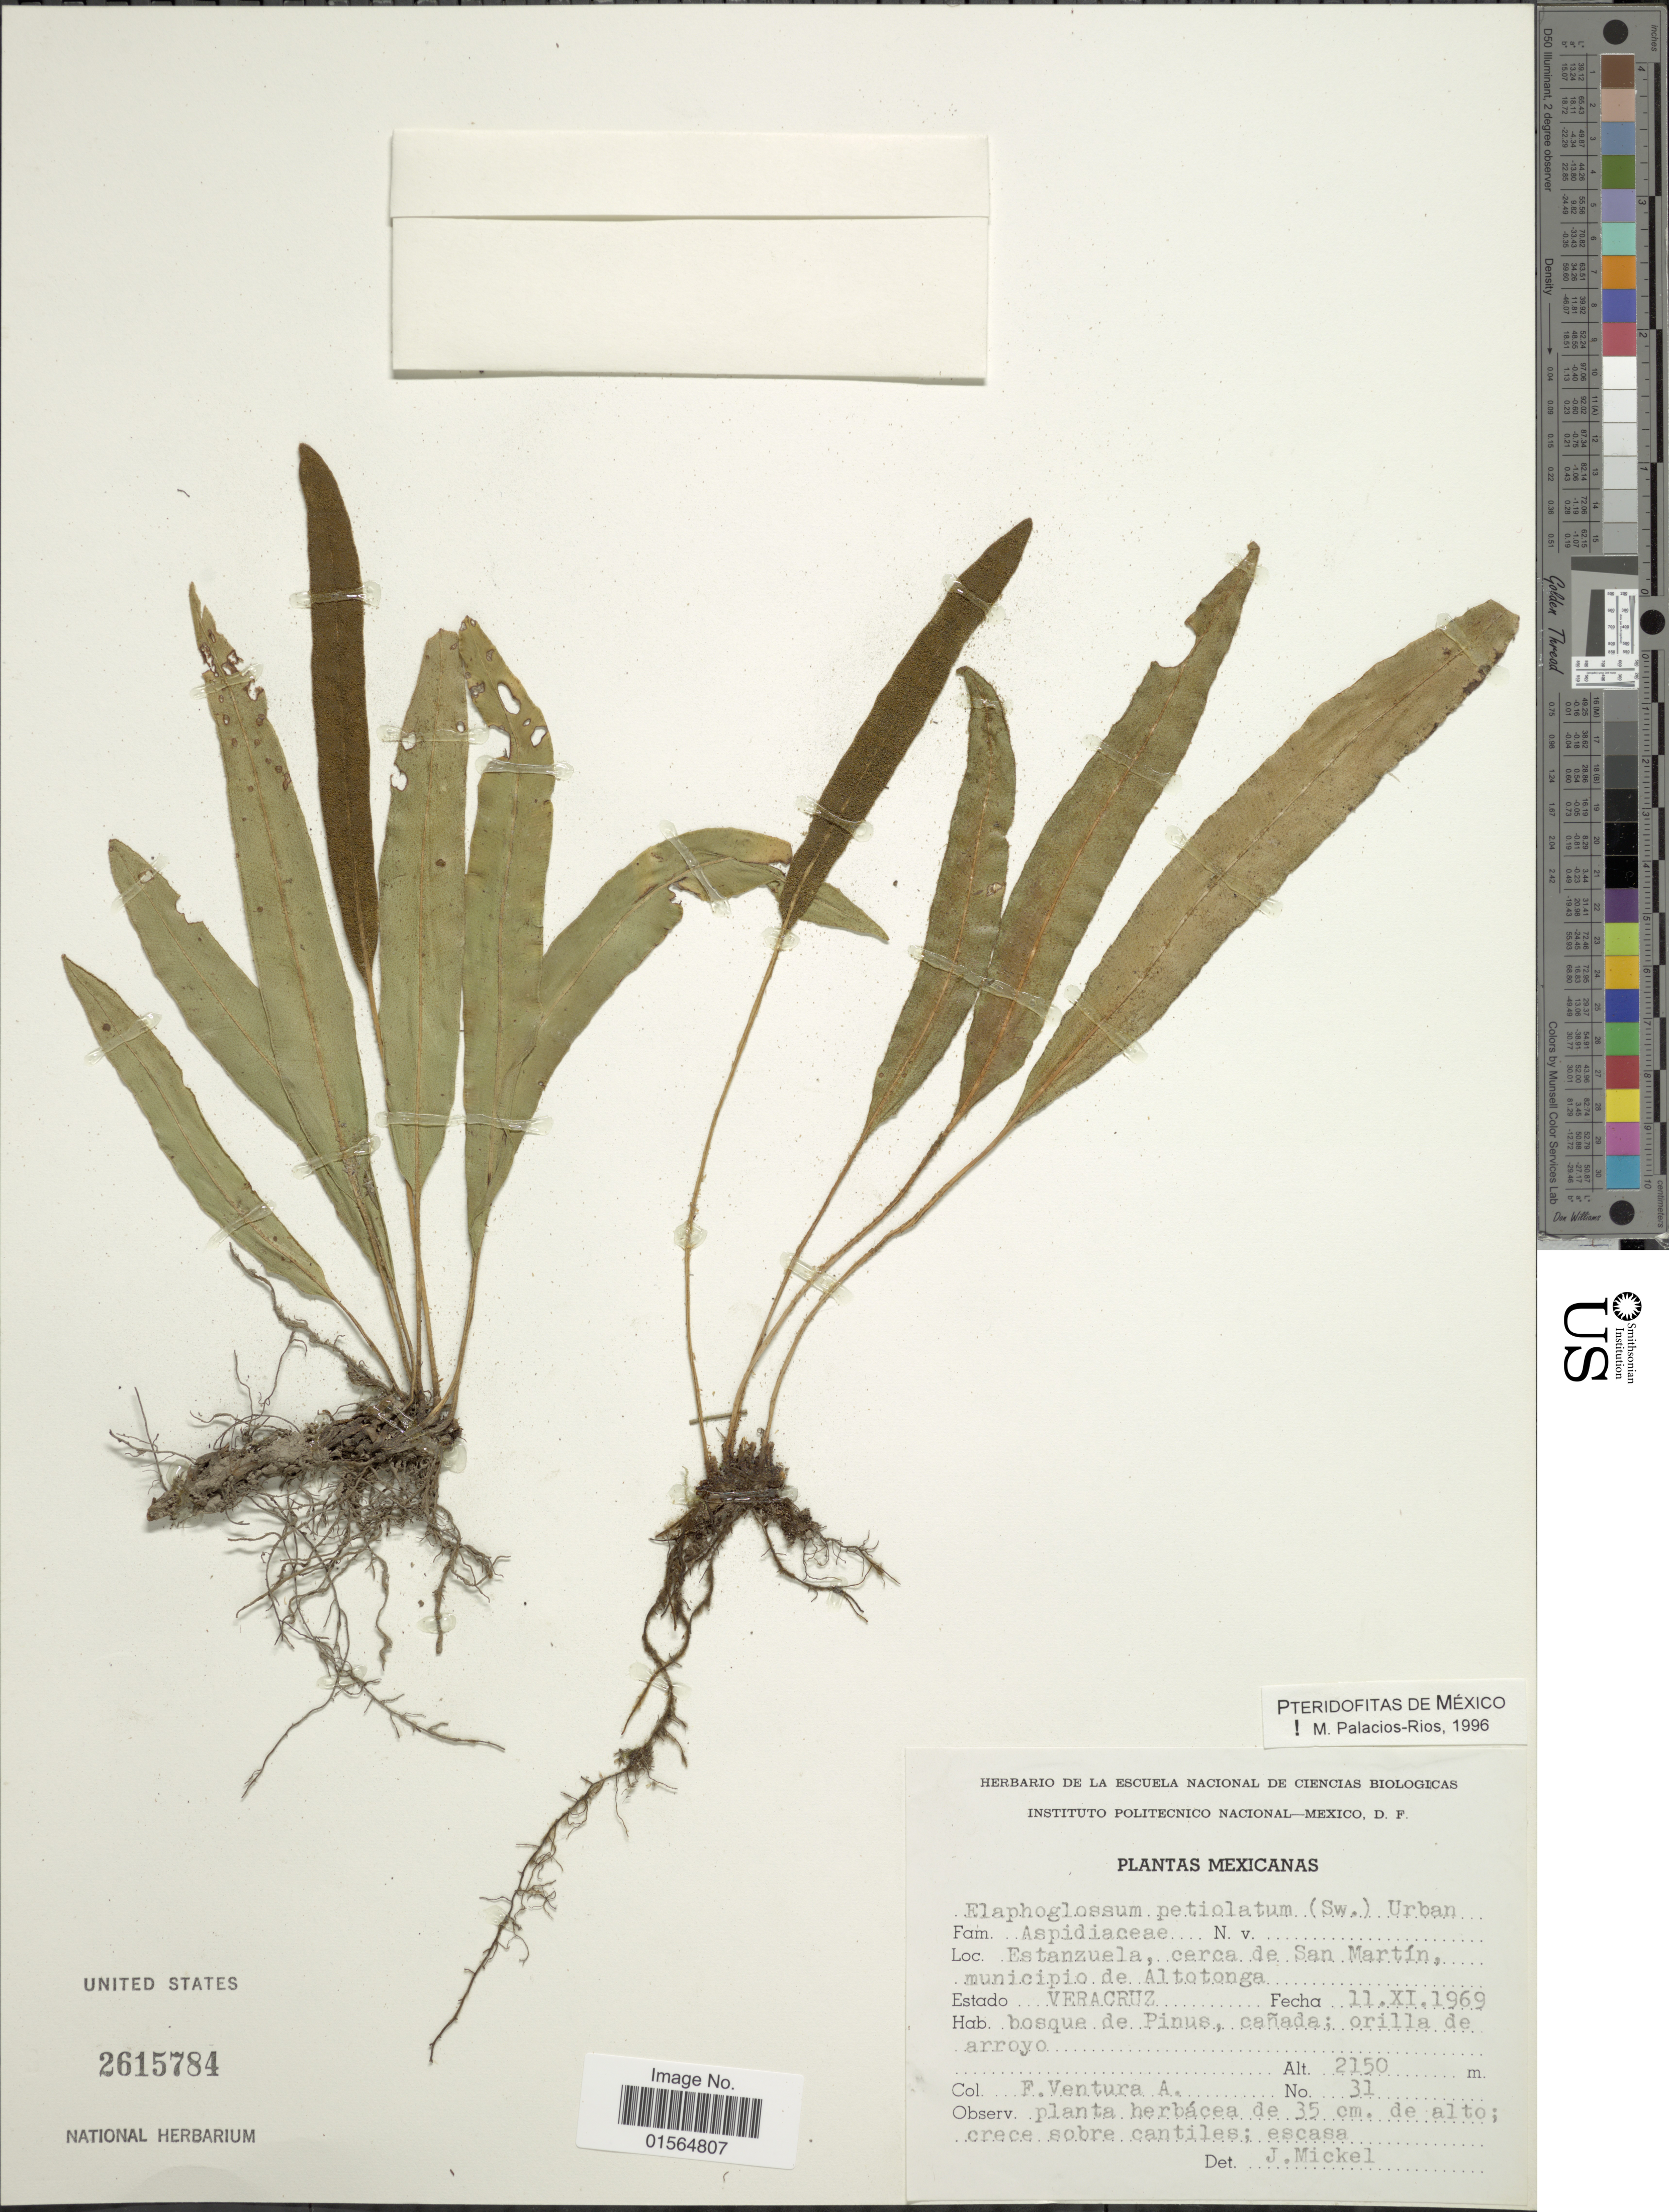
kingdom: Plantae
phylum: Tracheophyta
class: Polypodiopsida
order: Polypodiales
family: Dryopteridaceae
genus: Elaphoglossum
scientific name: Elaphoglossum petiolatum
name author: (Sw.) Urb.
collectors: F. Ventura A.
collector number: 31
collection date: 1969-11-11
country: Mexico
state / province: Veracruz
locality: Estanzuela, cerca de San Martin, municipio de Altotonga, bosque de Pinus, canada: orilla de arroyo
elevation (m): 2150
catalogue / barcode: US 2615784